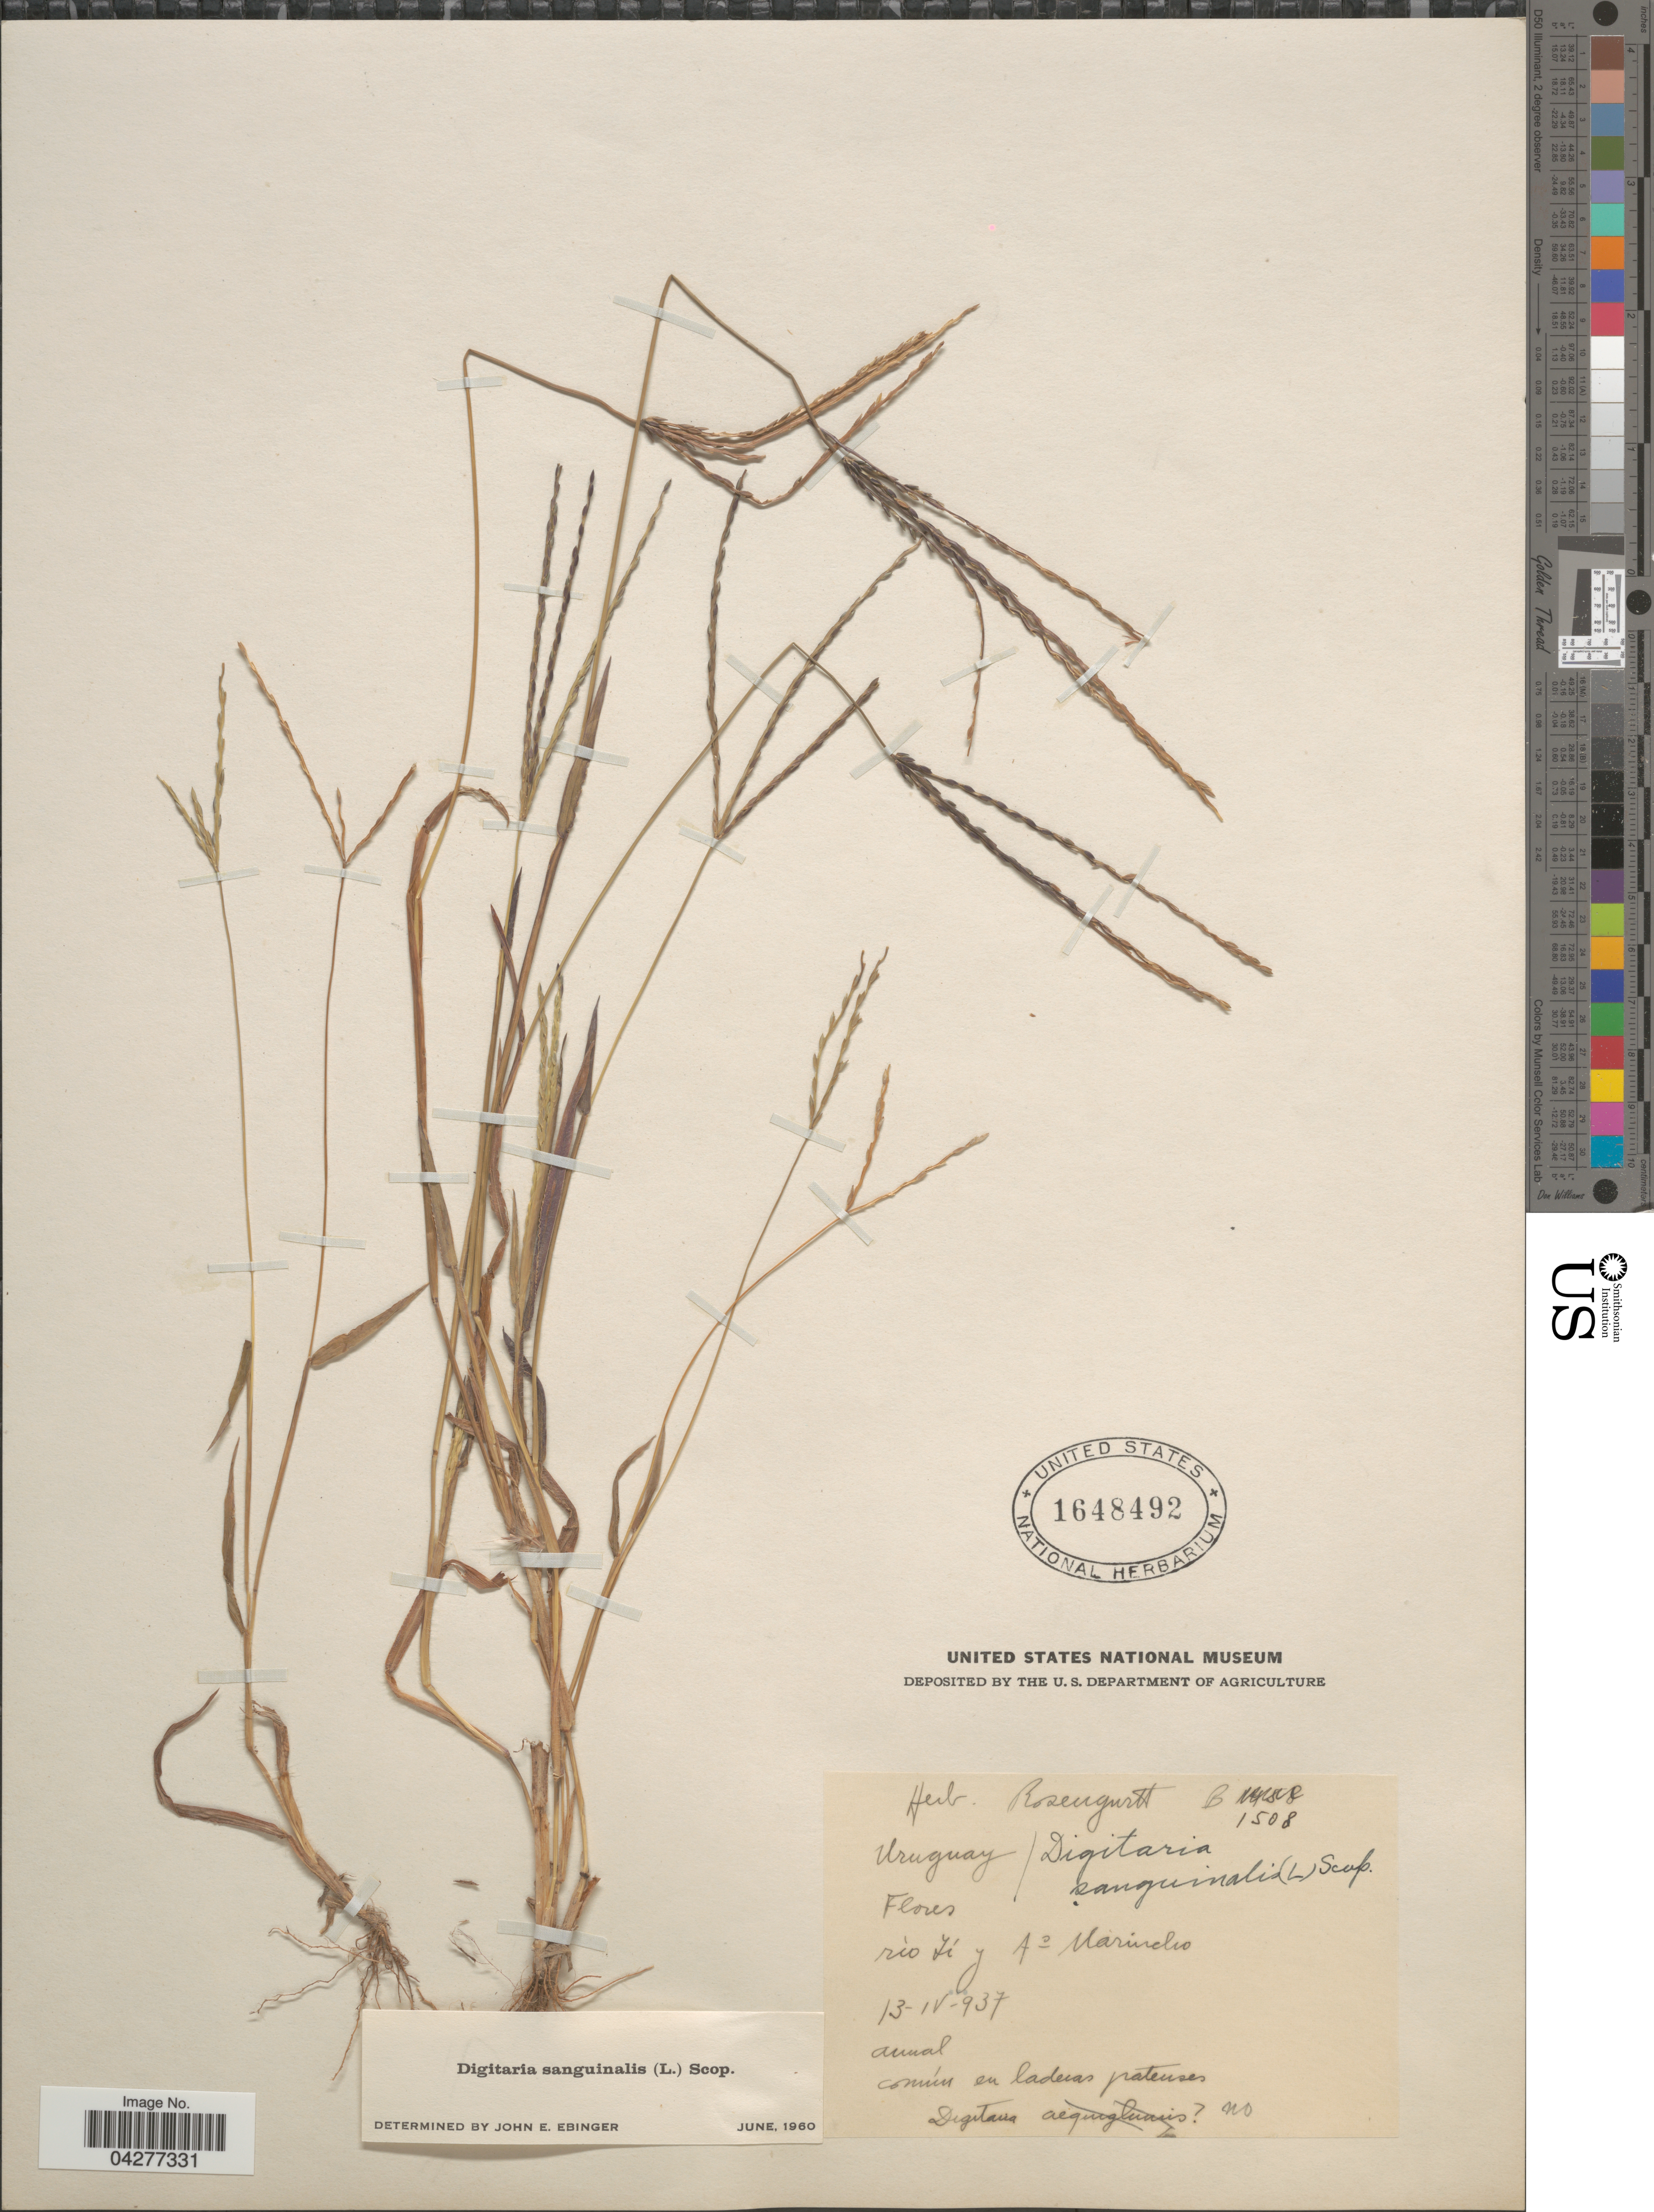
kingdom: Plantae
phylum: Tracheophyta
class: Liliopsida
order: Poales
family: Poaceae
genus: Digitaria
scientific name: Digitaria sanguinalis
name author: (L.) Scop.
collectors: ex herb. Rosengurtt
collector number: B1508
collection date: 1937-04-13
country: Uruguay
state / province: Flores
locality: Rio Yi y Ao Marindia.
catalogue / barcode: US 1648492